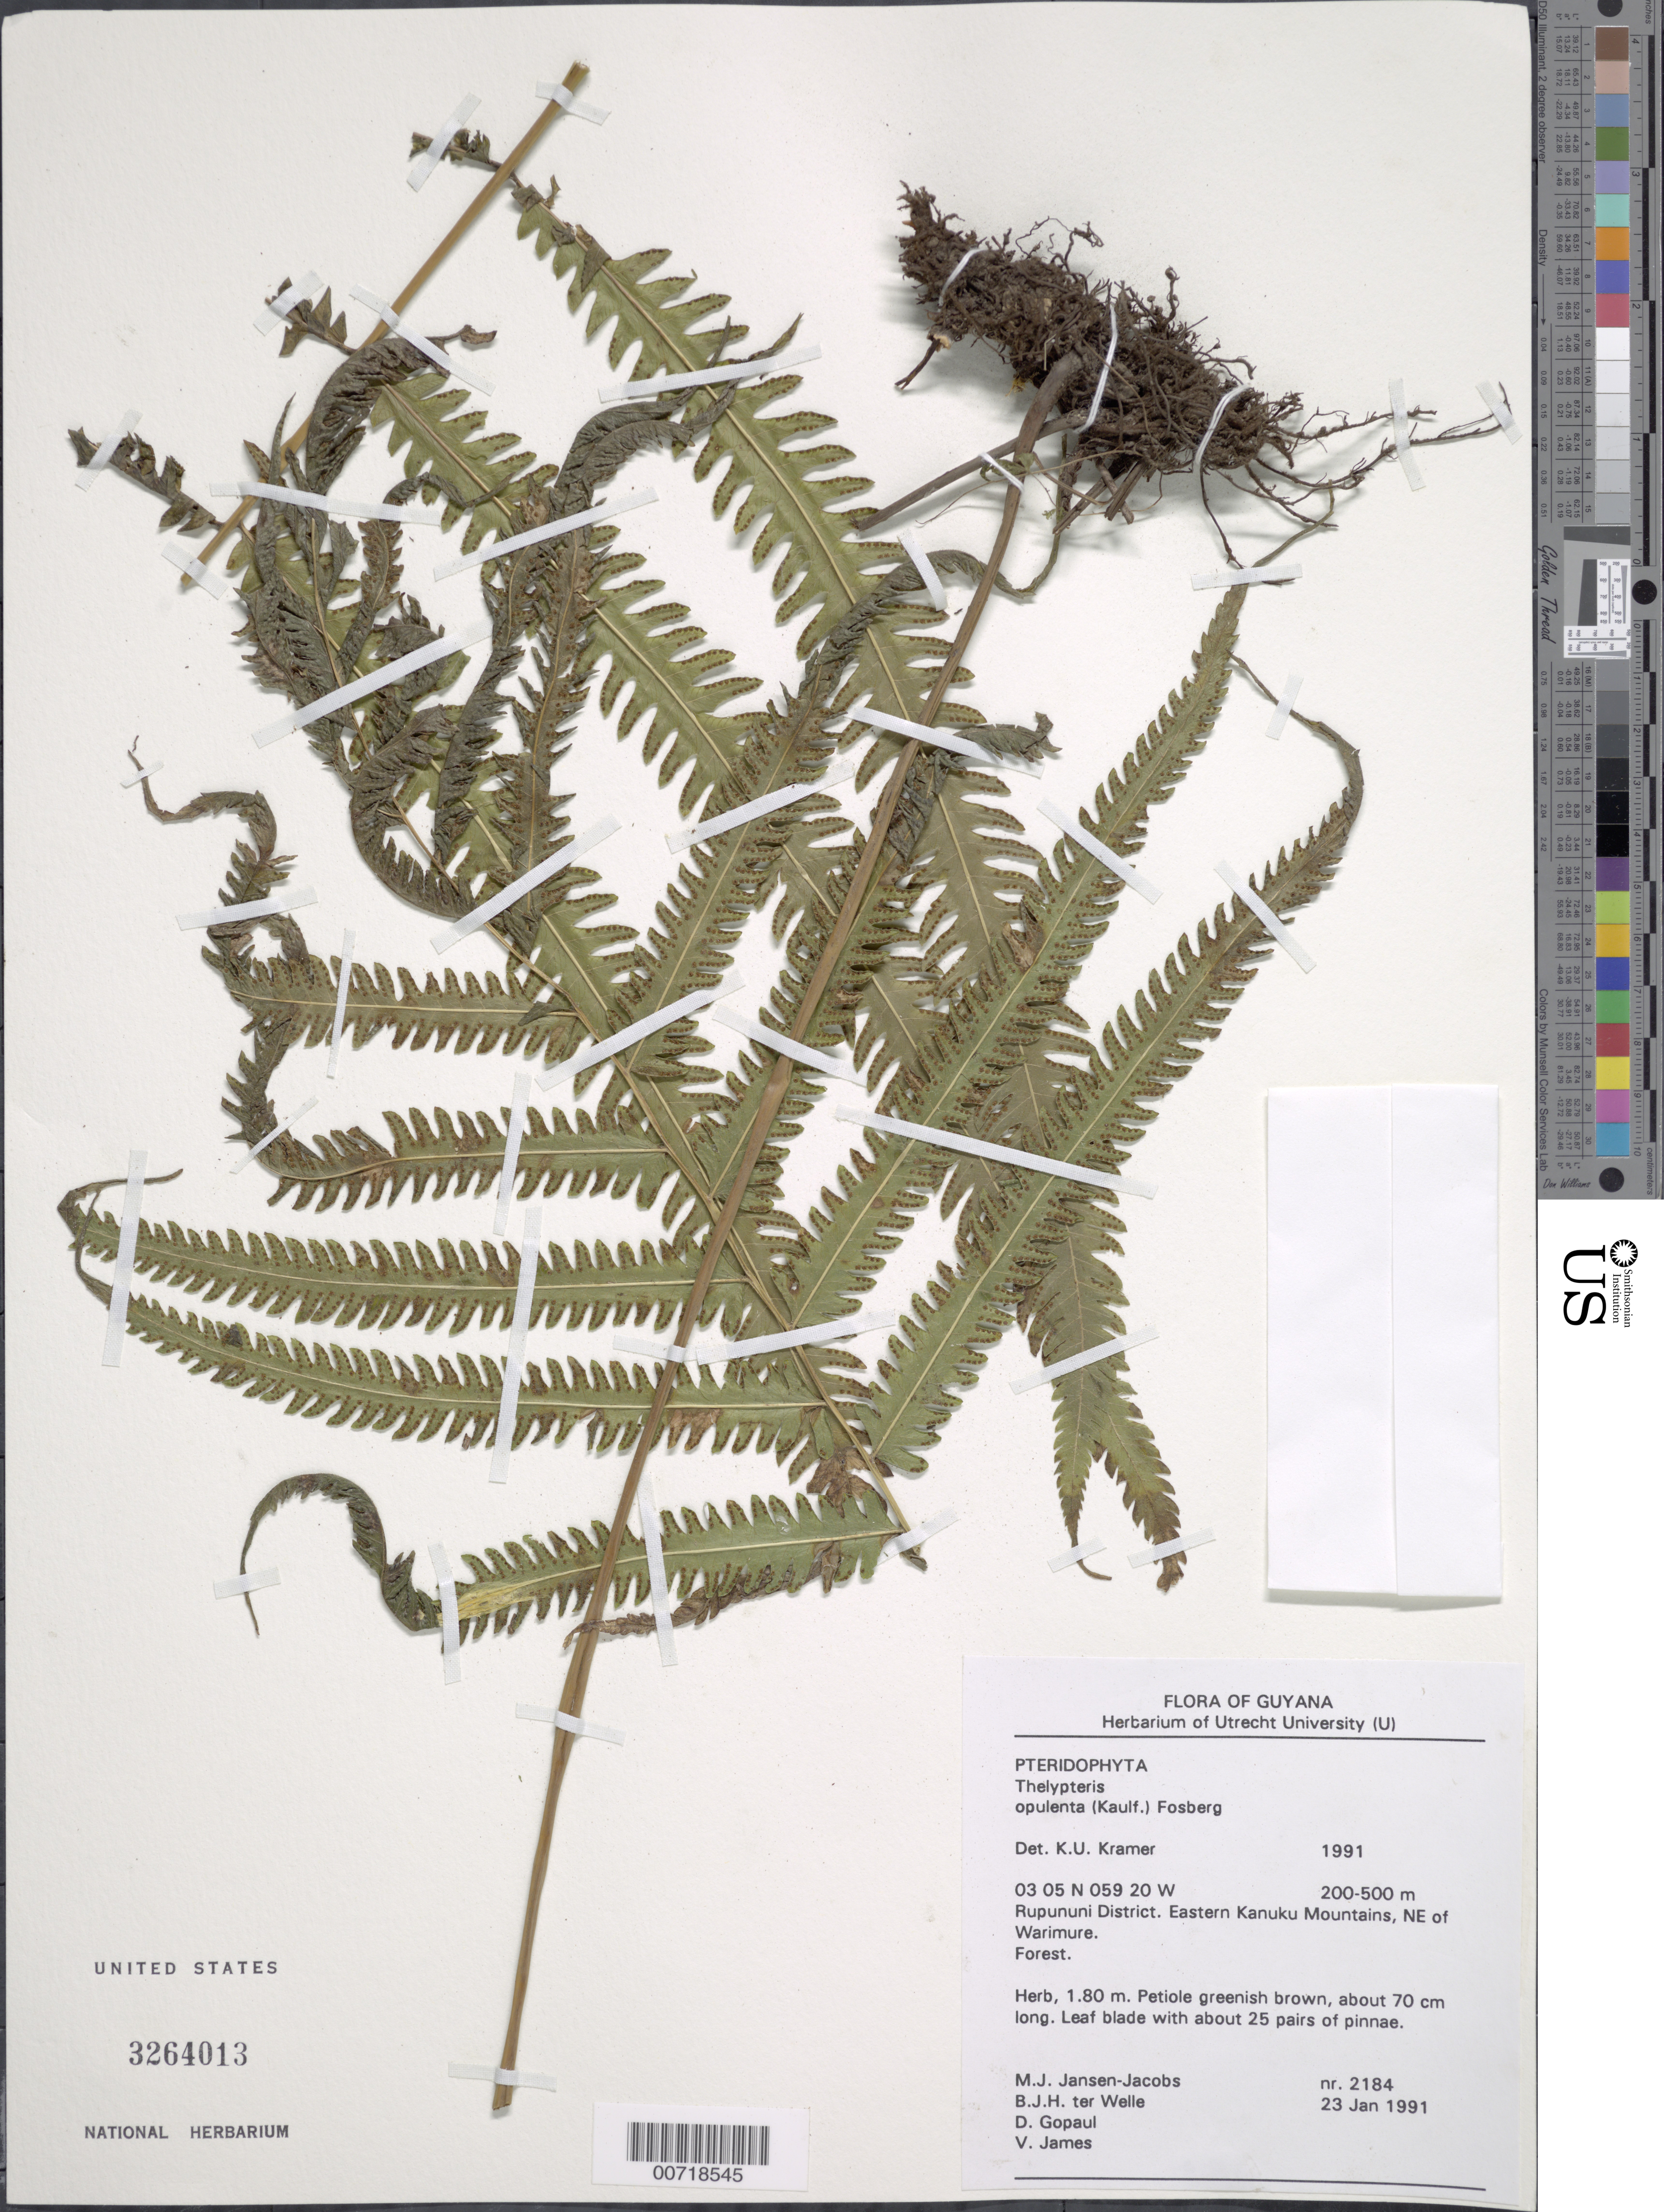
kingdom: Plantae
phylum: Tracheophyta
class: Polypodiopsida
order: Polypodiales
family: Thelypteridaceae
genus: Amphineuron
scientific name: Amphineuron opulentum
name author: (Kaulf.) Holttum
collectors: M. J. Jansen-Jacobs, B. Welle, D. Gopaul & V. James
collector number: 2184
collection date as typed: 23-Jan-91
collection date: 1991-01-23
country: Guyana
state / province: U. Takutu-U. Essequibo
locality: Warimure, NE of, eastern Kanuku Mts., Rupununi District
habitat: Forest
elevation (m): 200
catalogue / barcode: US 3264013